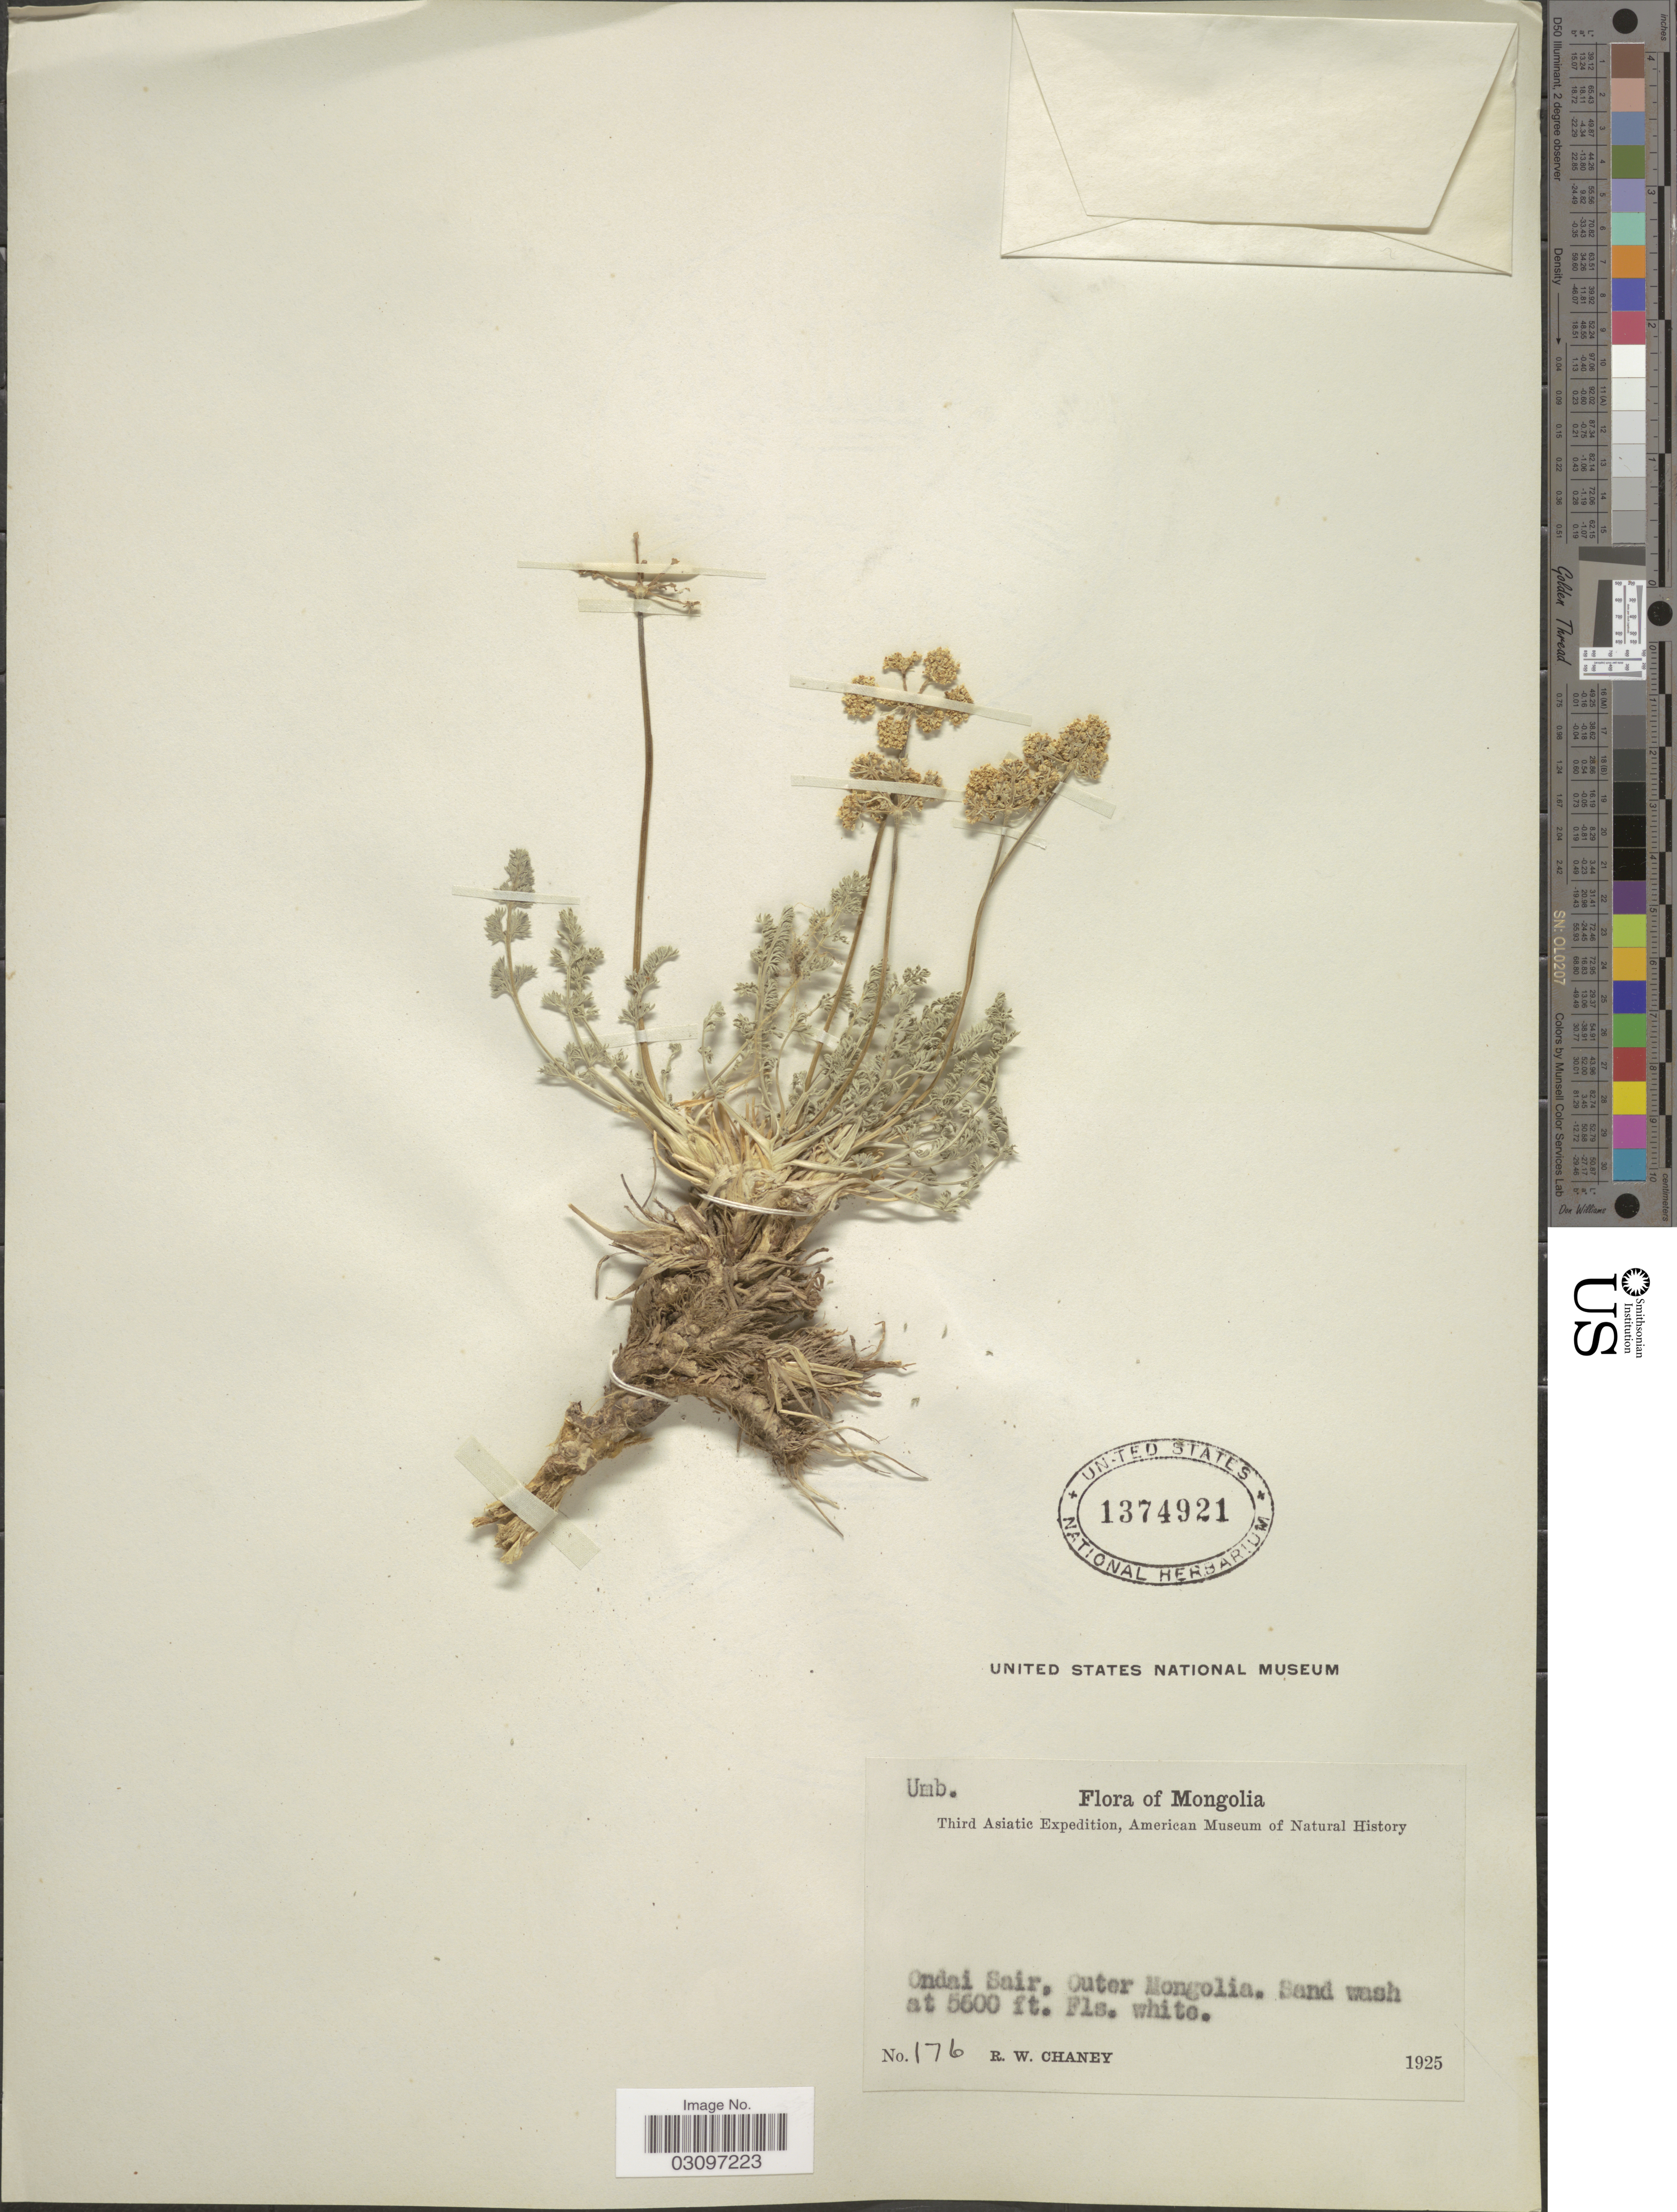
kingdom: Plantae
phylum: Tracheophyta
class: Magnoliopsida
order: Apiales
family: Apiaceae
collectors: R. Chaney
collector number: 176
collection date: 1925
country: Mongolia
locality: Ondai Sair. Outer Mongolia.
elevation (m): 1707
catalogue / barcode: US 1374921